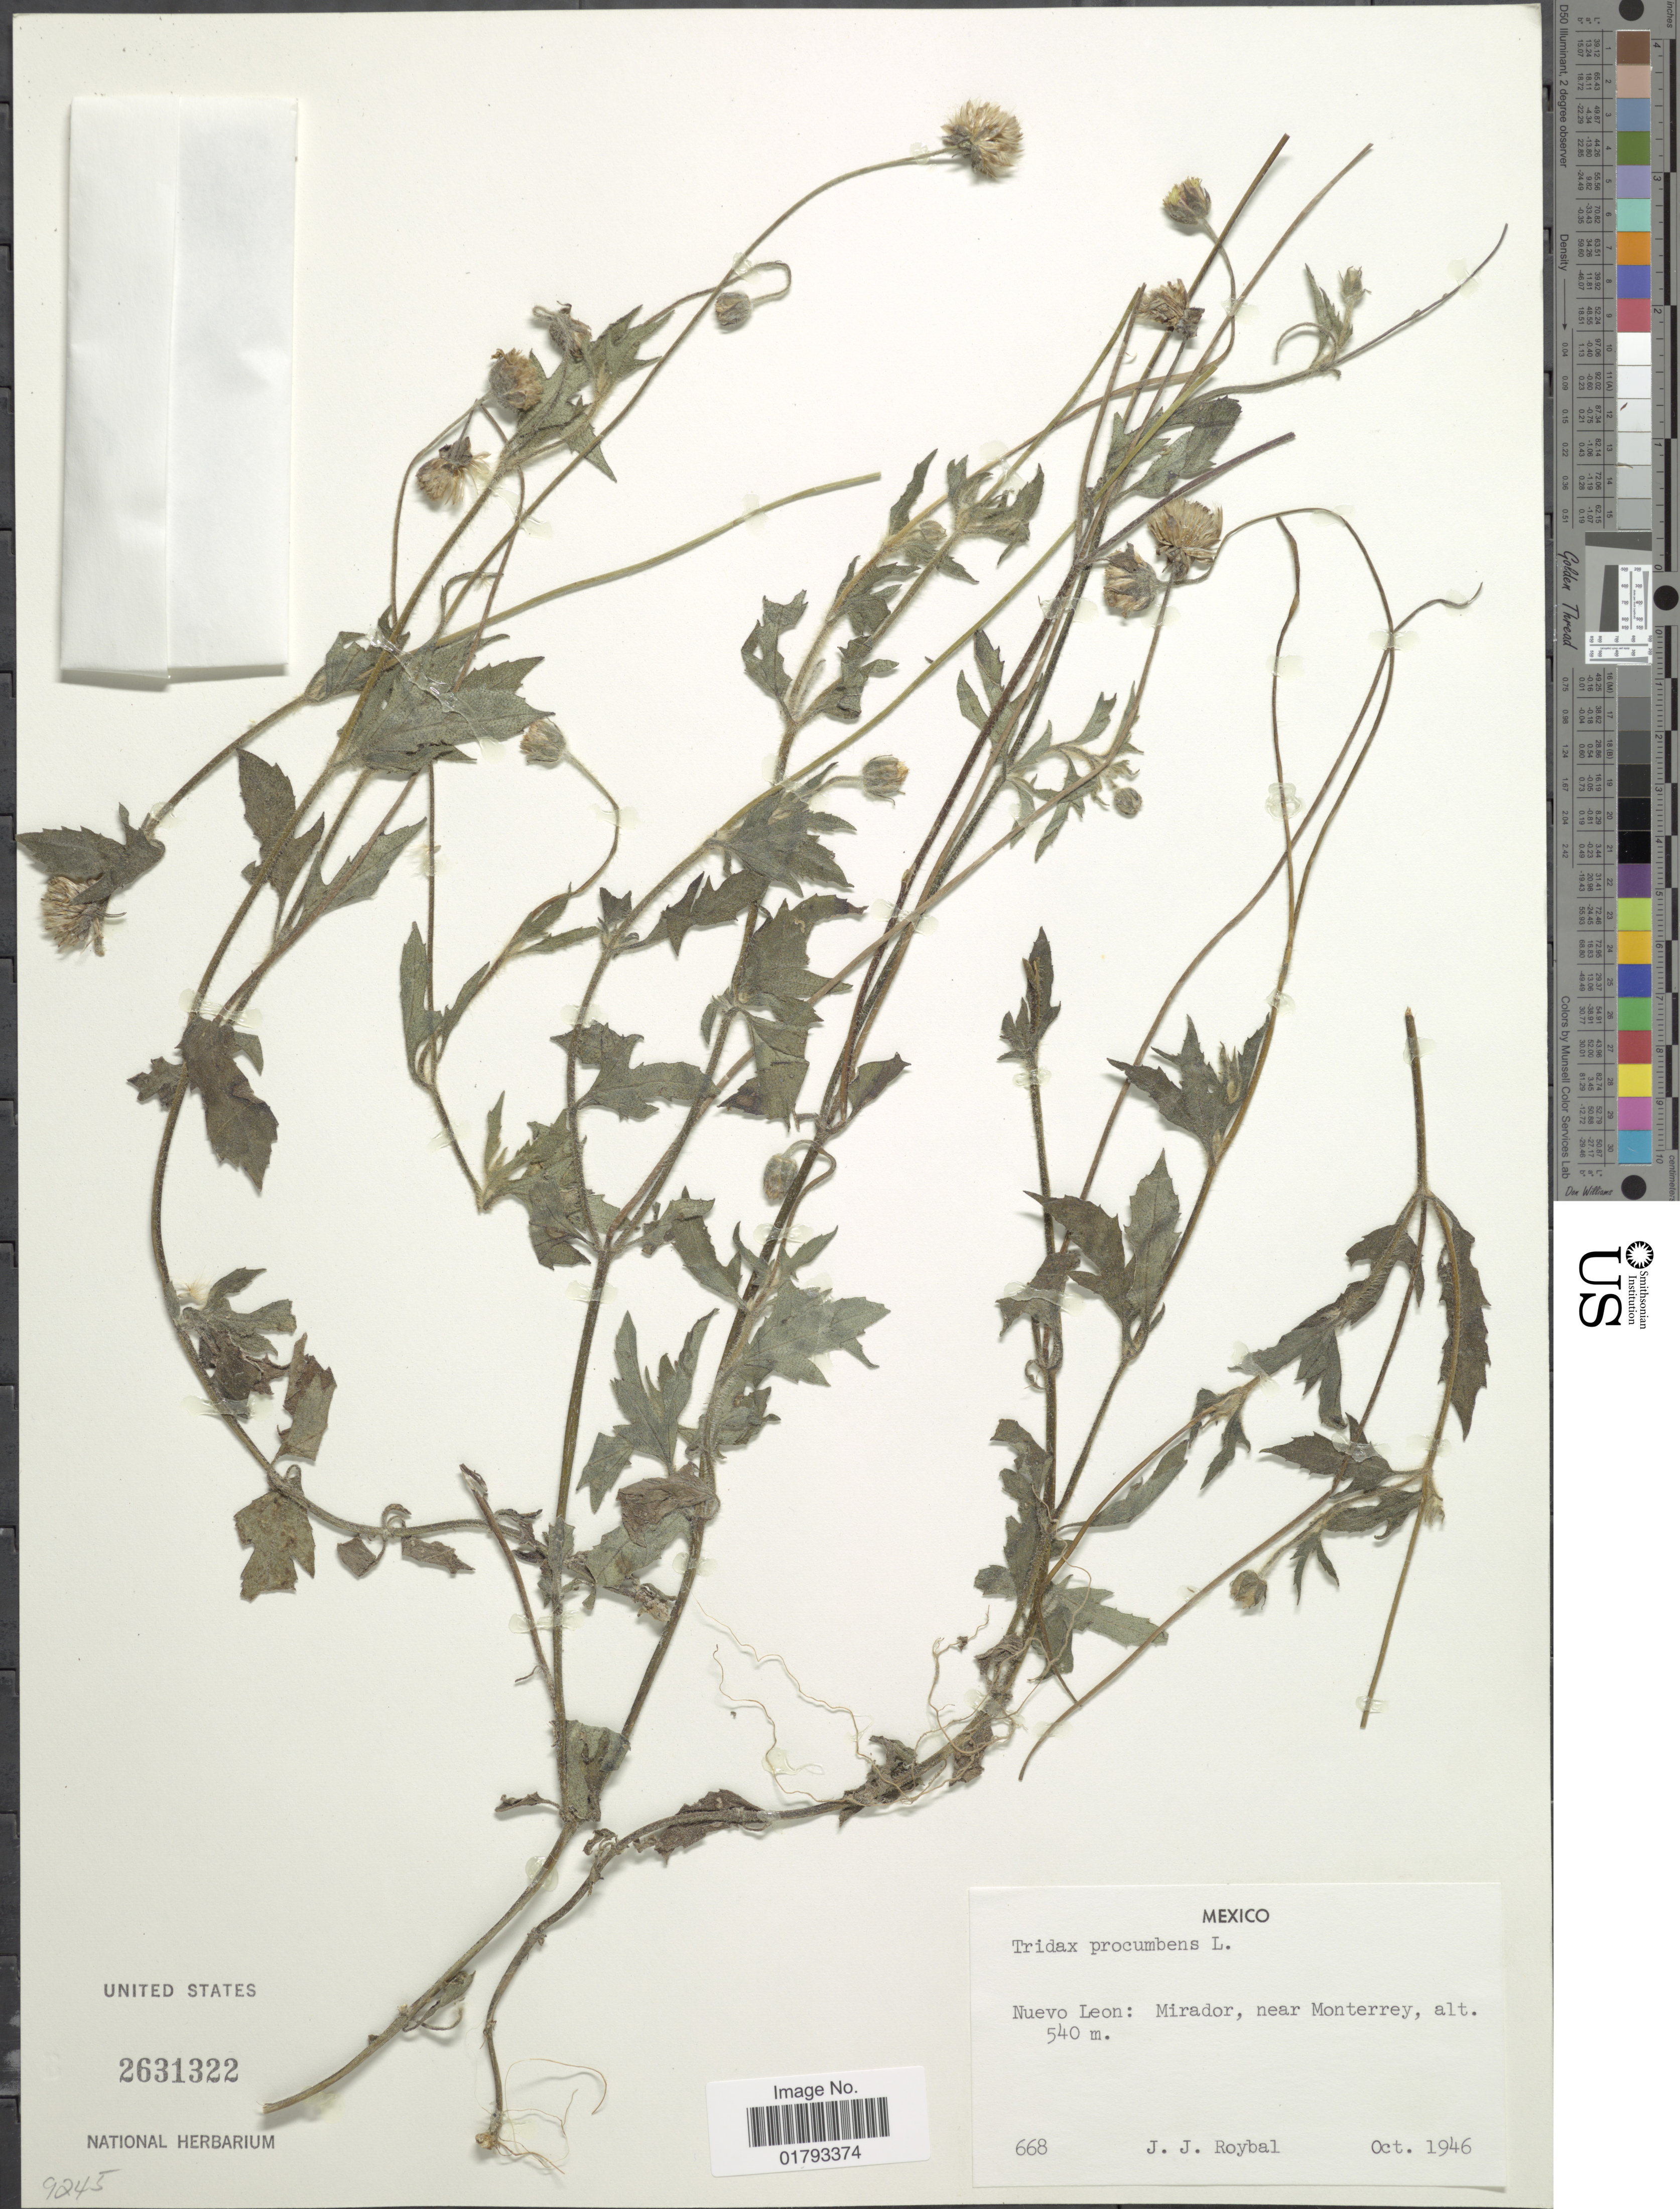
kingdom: Plantae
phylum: Tracheophyta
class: Magnoliopsida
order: Asterales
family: Asteraceae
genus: Tridax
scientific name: Tridax procumbens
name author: L.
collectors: J. J. Roybal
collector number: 668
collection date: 1946-10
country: Mexico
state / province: Nuevo León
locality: Nuevo Leon: Mirador, near Monterrey.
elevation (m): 540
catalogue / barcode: US 2631322